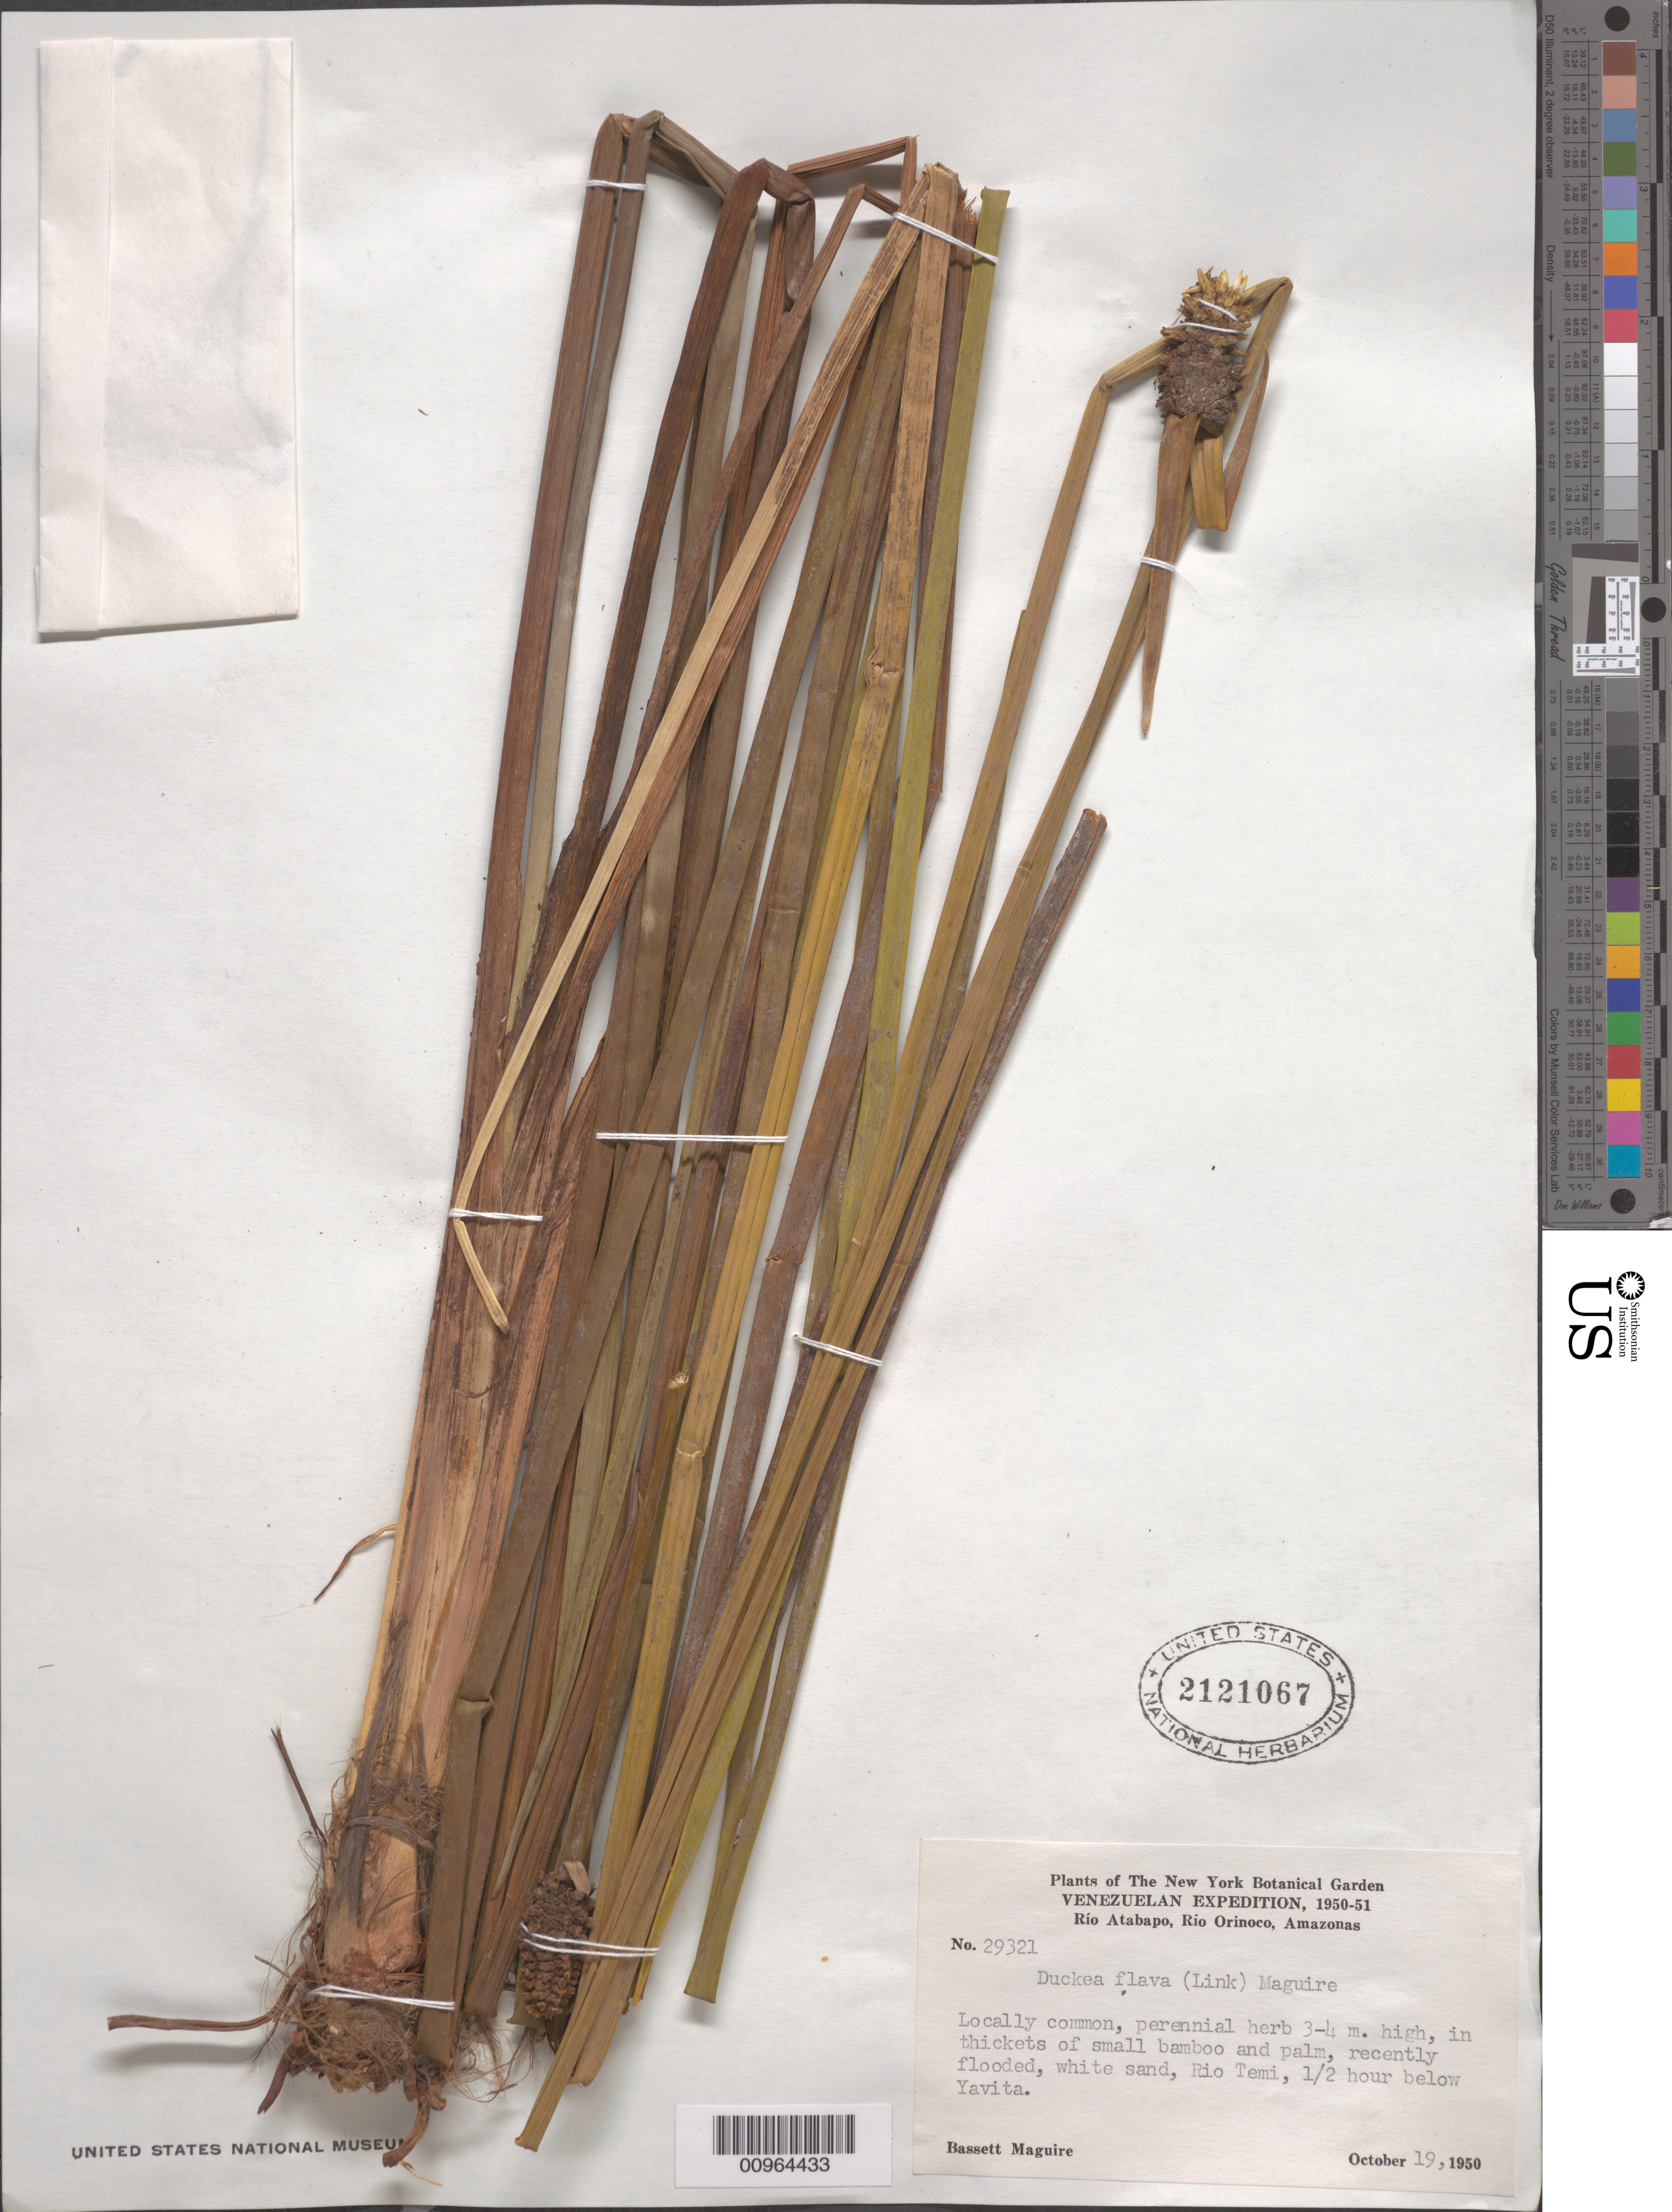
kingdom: Plantae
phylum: Tracheophyta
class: Liliopsida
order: Poales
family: Rapateaceae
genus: Duckea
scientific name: Duckea flava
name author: (Link) Maguire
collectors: B. Maguire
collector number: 29321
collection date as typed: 19-Oct-50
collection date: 1950-10-19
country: Venezuela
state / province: Amazonas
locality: Rio Temi, 0.5 hour below Yavita, Rio Atabapo, Rio Orinoco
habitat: Thickets of small bamboo and palm, recently flooded, white sand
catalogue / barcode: US 2121067